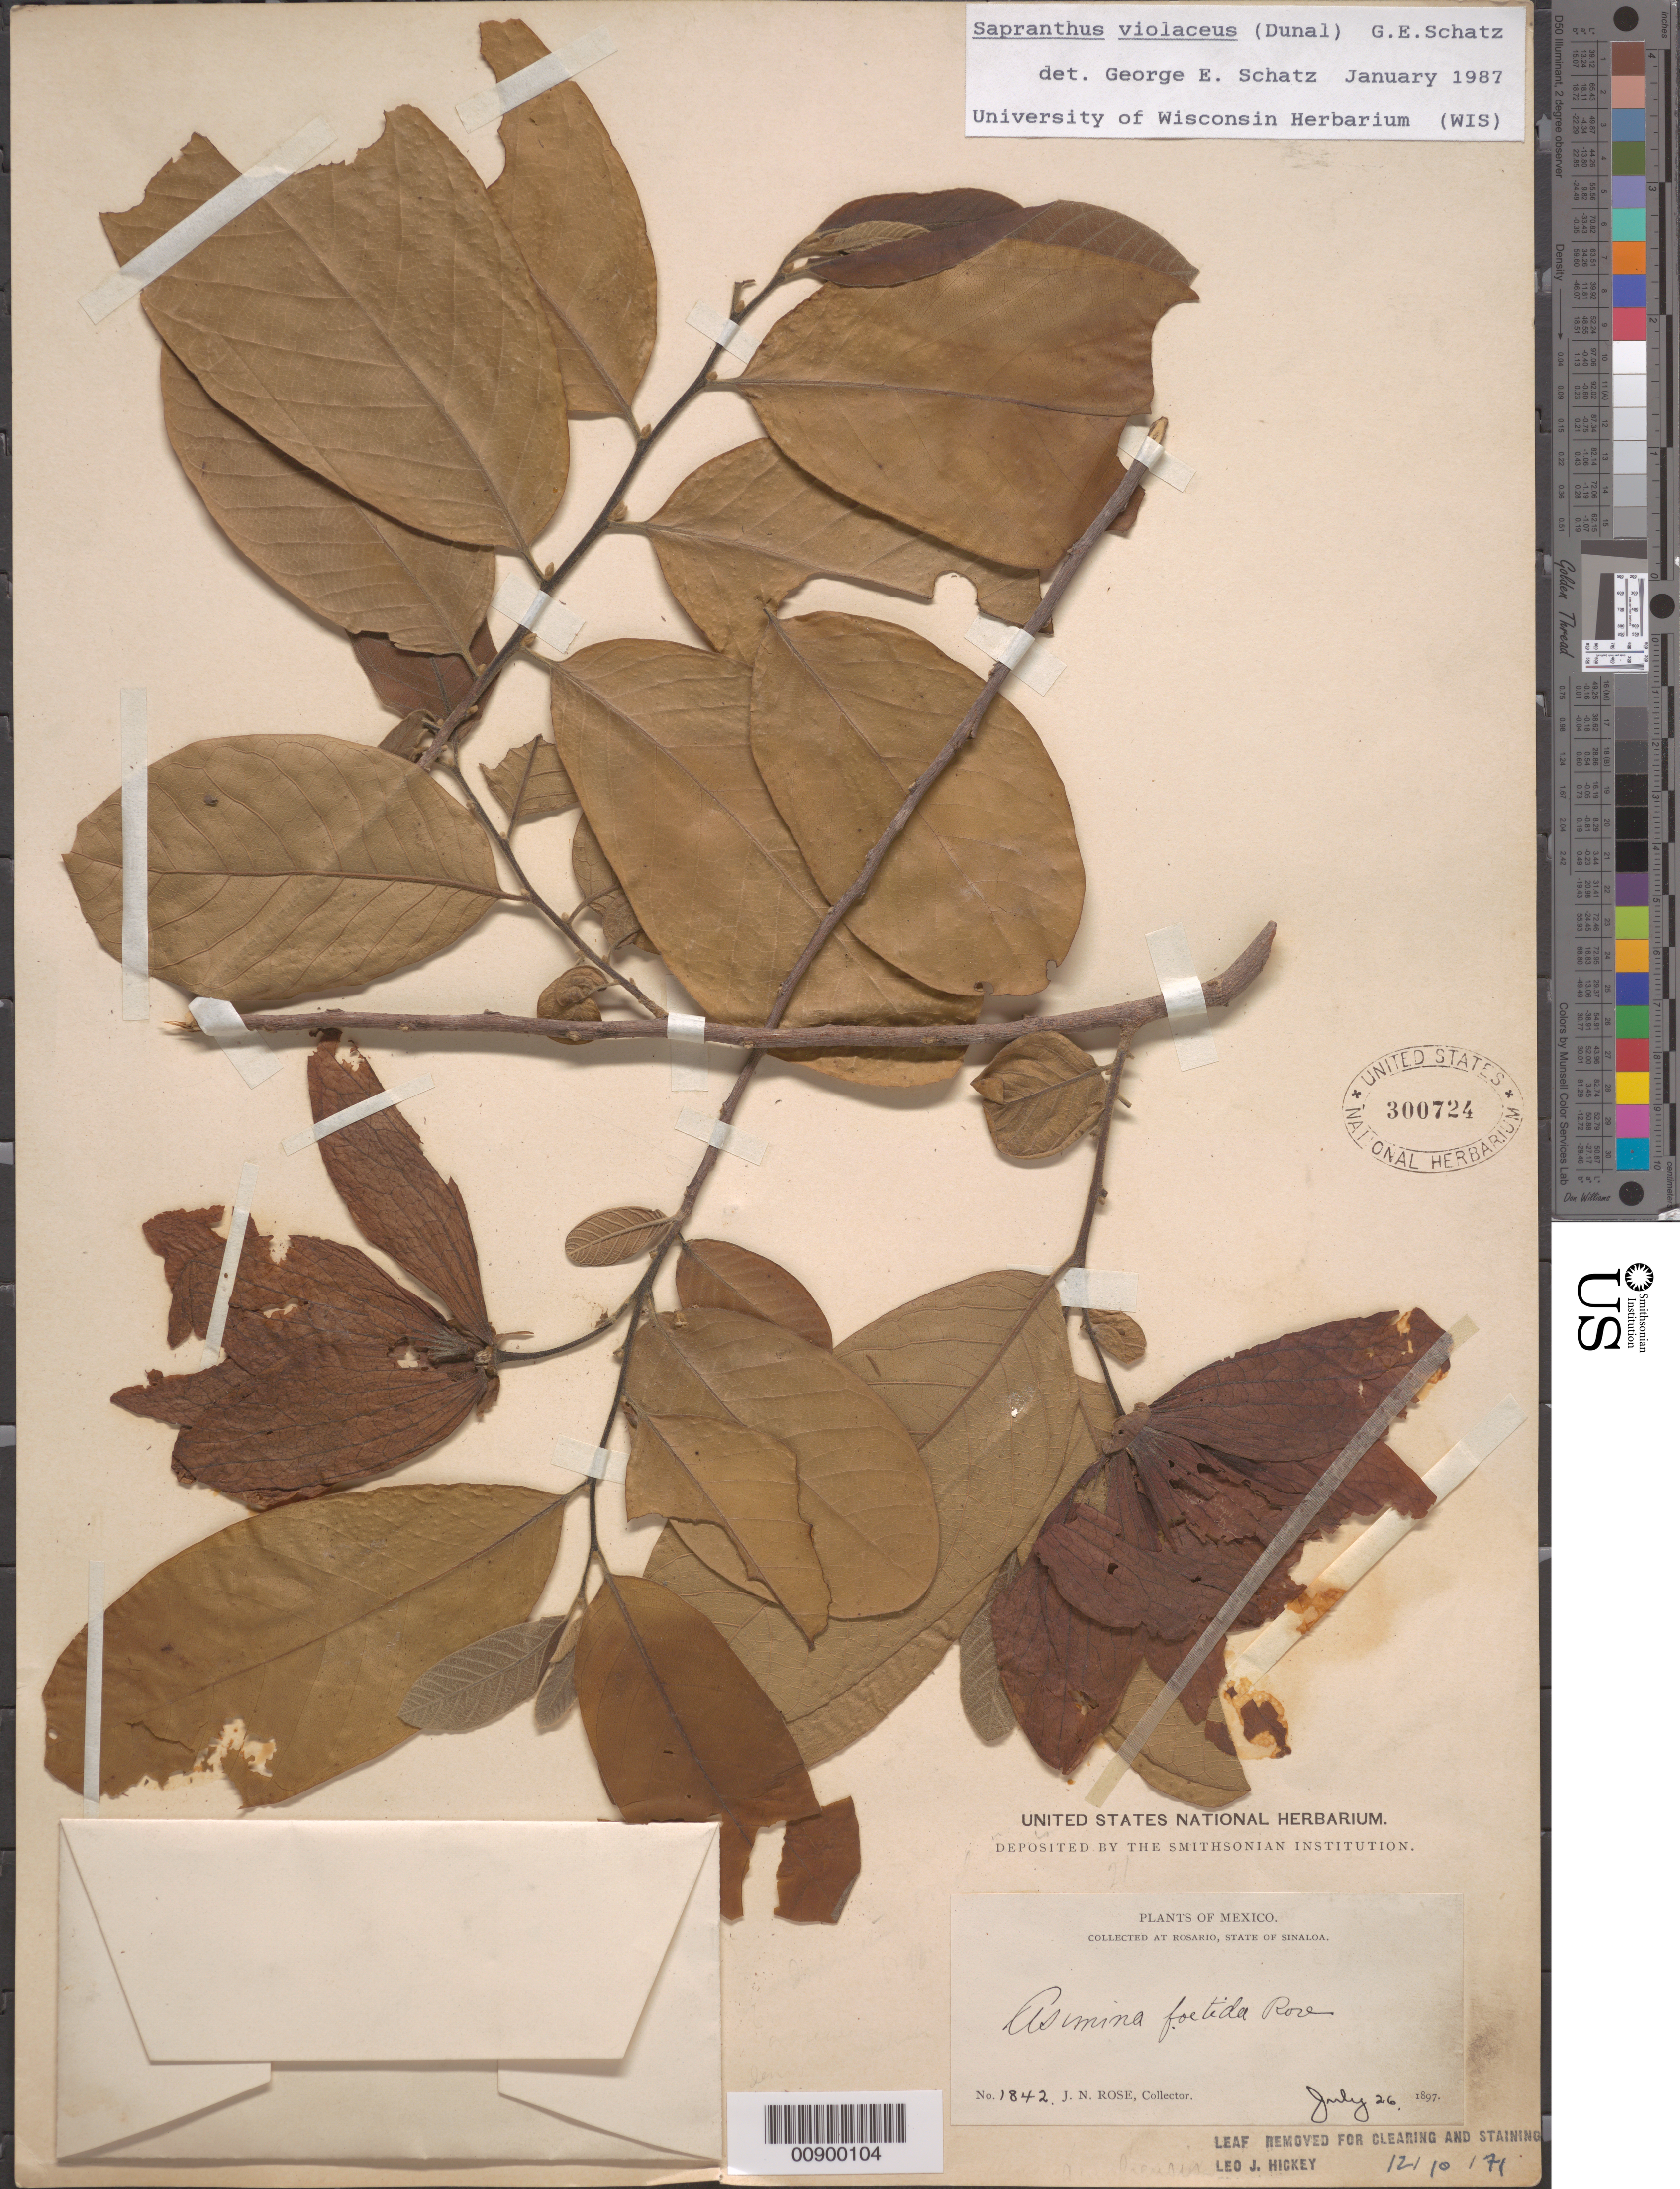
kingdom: Plantae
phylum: Tracheophyta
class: Magnoliopsida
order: Magnoliales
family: Annonaceae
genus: Sapranthus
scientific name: Sapranthus violaceus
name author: (Dunal) Saff.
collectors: J. N. Rose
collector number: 1842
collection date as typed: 26 Jul 1897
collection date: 1897-07-26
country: Mexico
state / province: Sinaloa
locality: Rosario, State of Sinaloa.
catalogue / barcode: US 300724